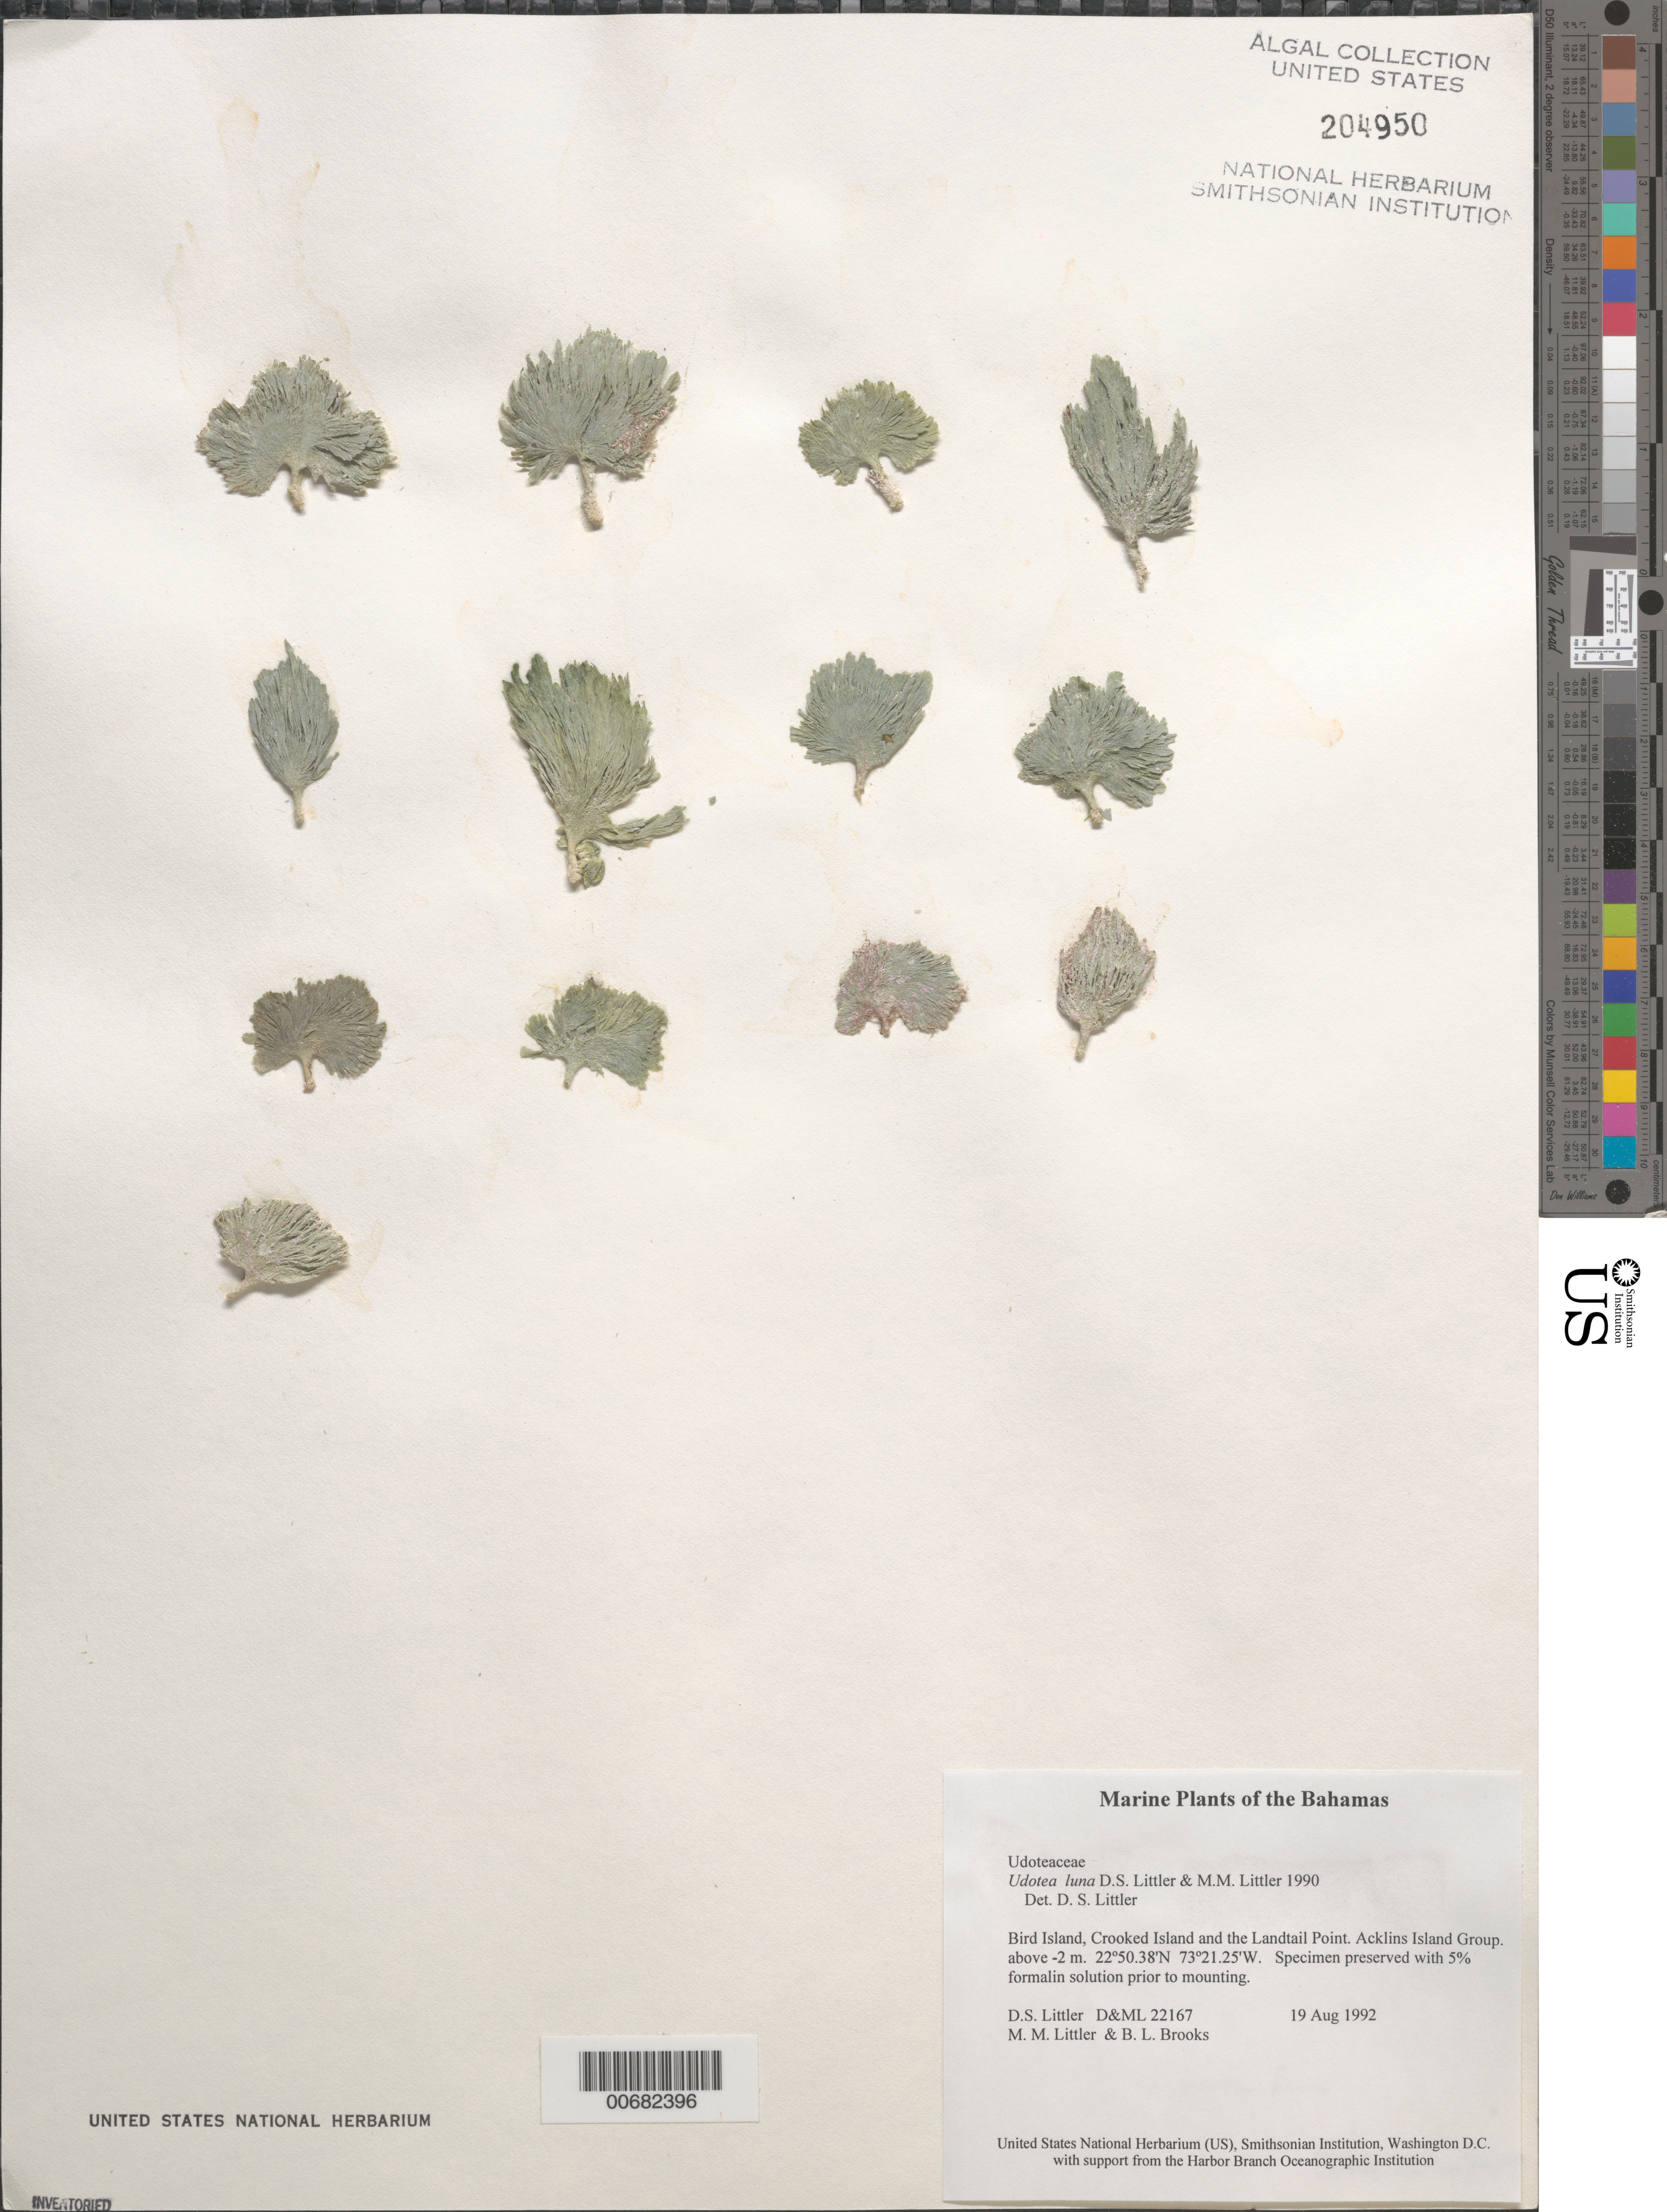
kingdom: Plantae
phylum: Chlorophyta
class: Ulvophyceae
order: Bryopsidales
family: Udoteaceae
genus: Udotea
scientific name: Udotea luna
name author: D.S. Littler & Littler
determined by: Littler, D. S.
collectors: D. S. Littler, M. M. Littler & B. Brooks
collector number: D&ML 22167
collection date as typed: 19 Aug 1992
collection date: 1992-08-19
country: Bahamas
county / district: Acklins District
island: Bird Island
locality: And Crooked Island and Landtail Point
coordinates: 22 50.38' N, 73 21.25' W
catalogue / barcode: US 204950